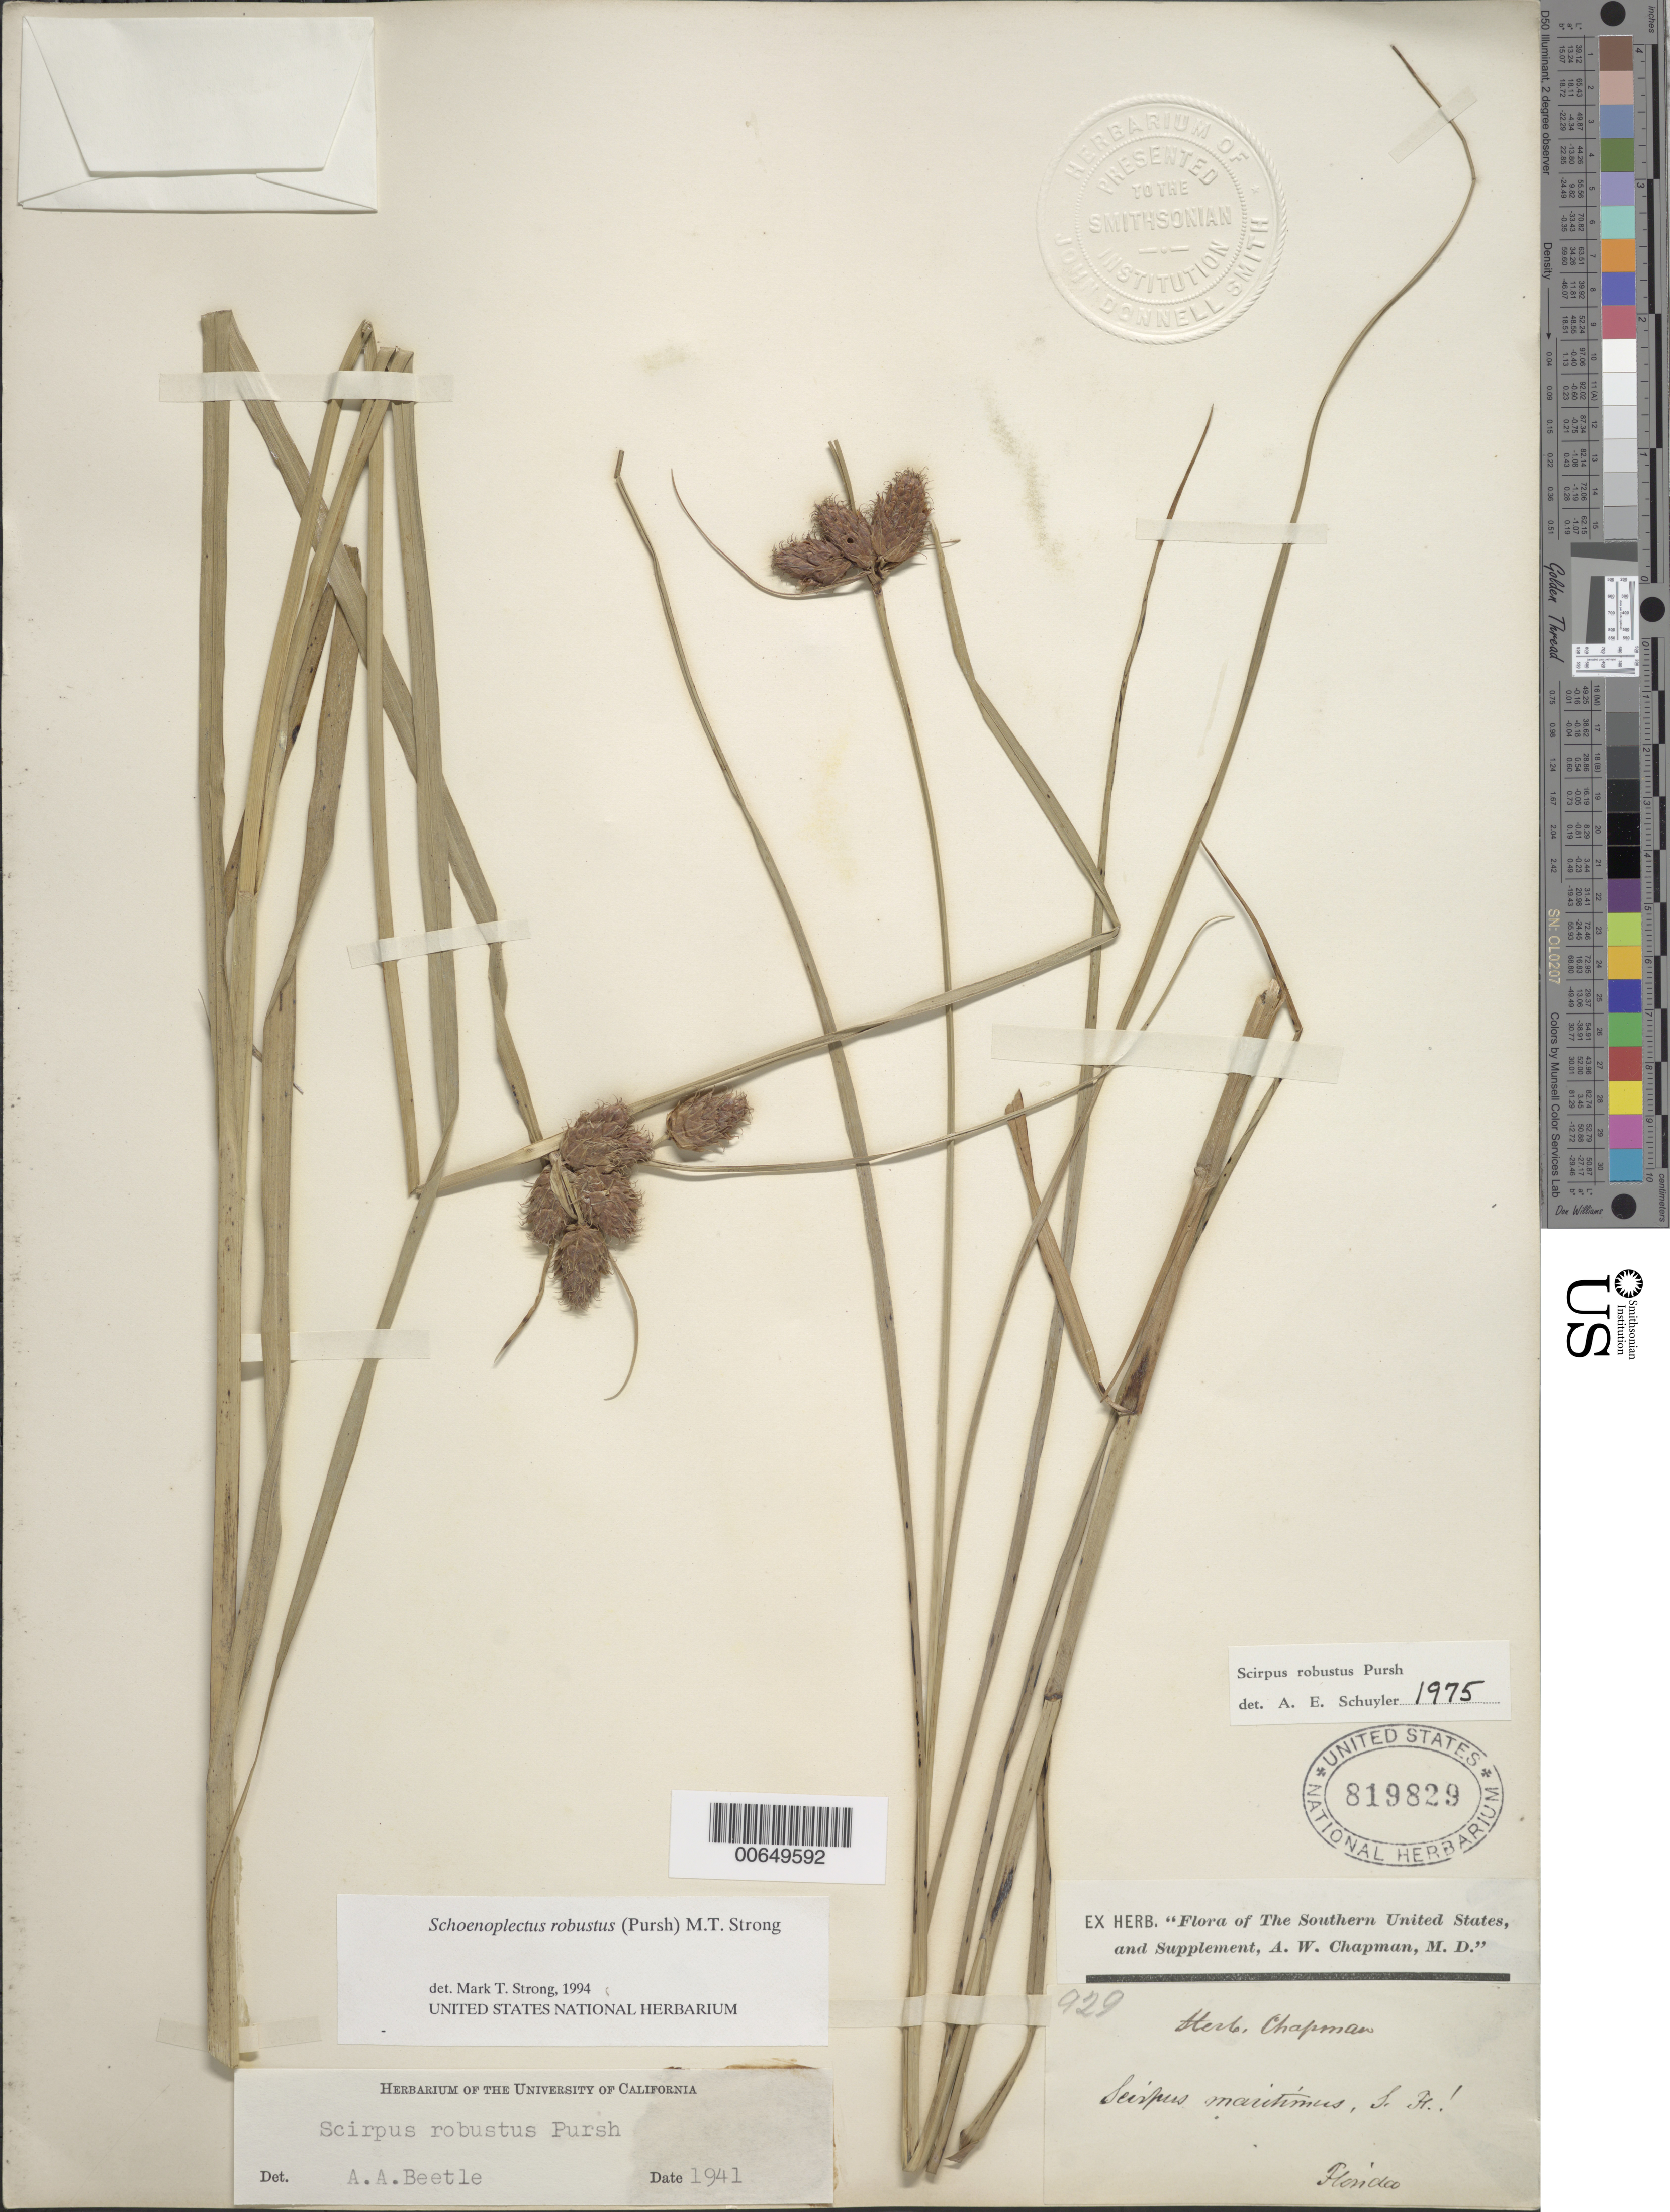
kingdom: Plantae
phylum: Tracheophyta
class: Liliopsida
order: Poales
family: Cyperaceae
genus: Bolboschoenus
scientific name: Bolboschoenus robustus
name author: (Pursh) Soják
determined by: Strong, M. T., (US), Smithsonian Institution - National Museum of Natural History (UNITED STATES)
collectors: ex herb. Chapman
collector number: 929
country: United States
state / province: Florida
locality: Southern United States and Supplement.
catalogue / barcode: US 819829